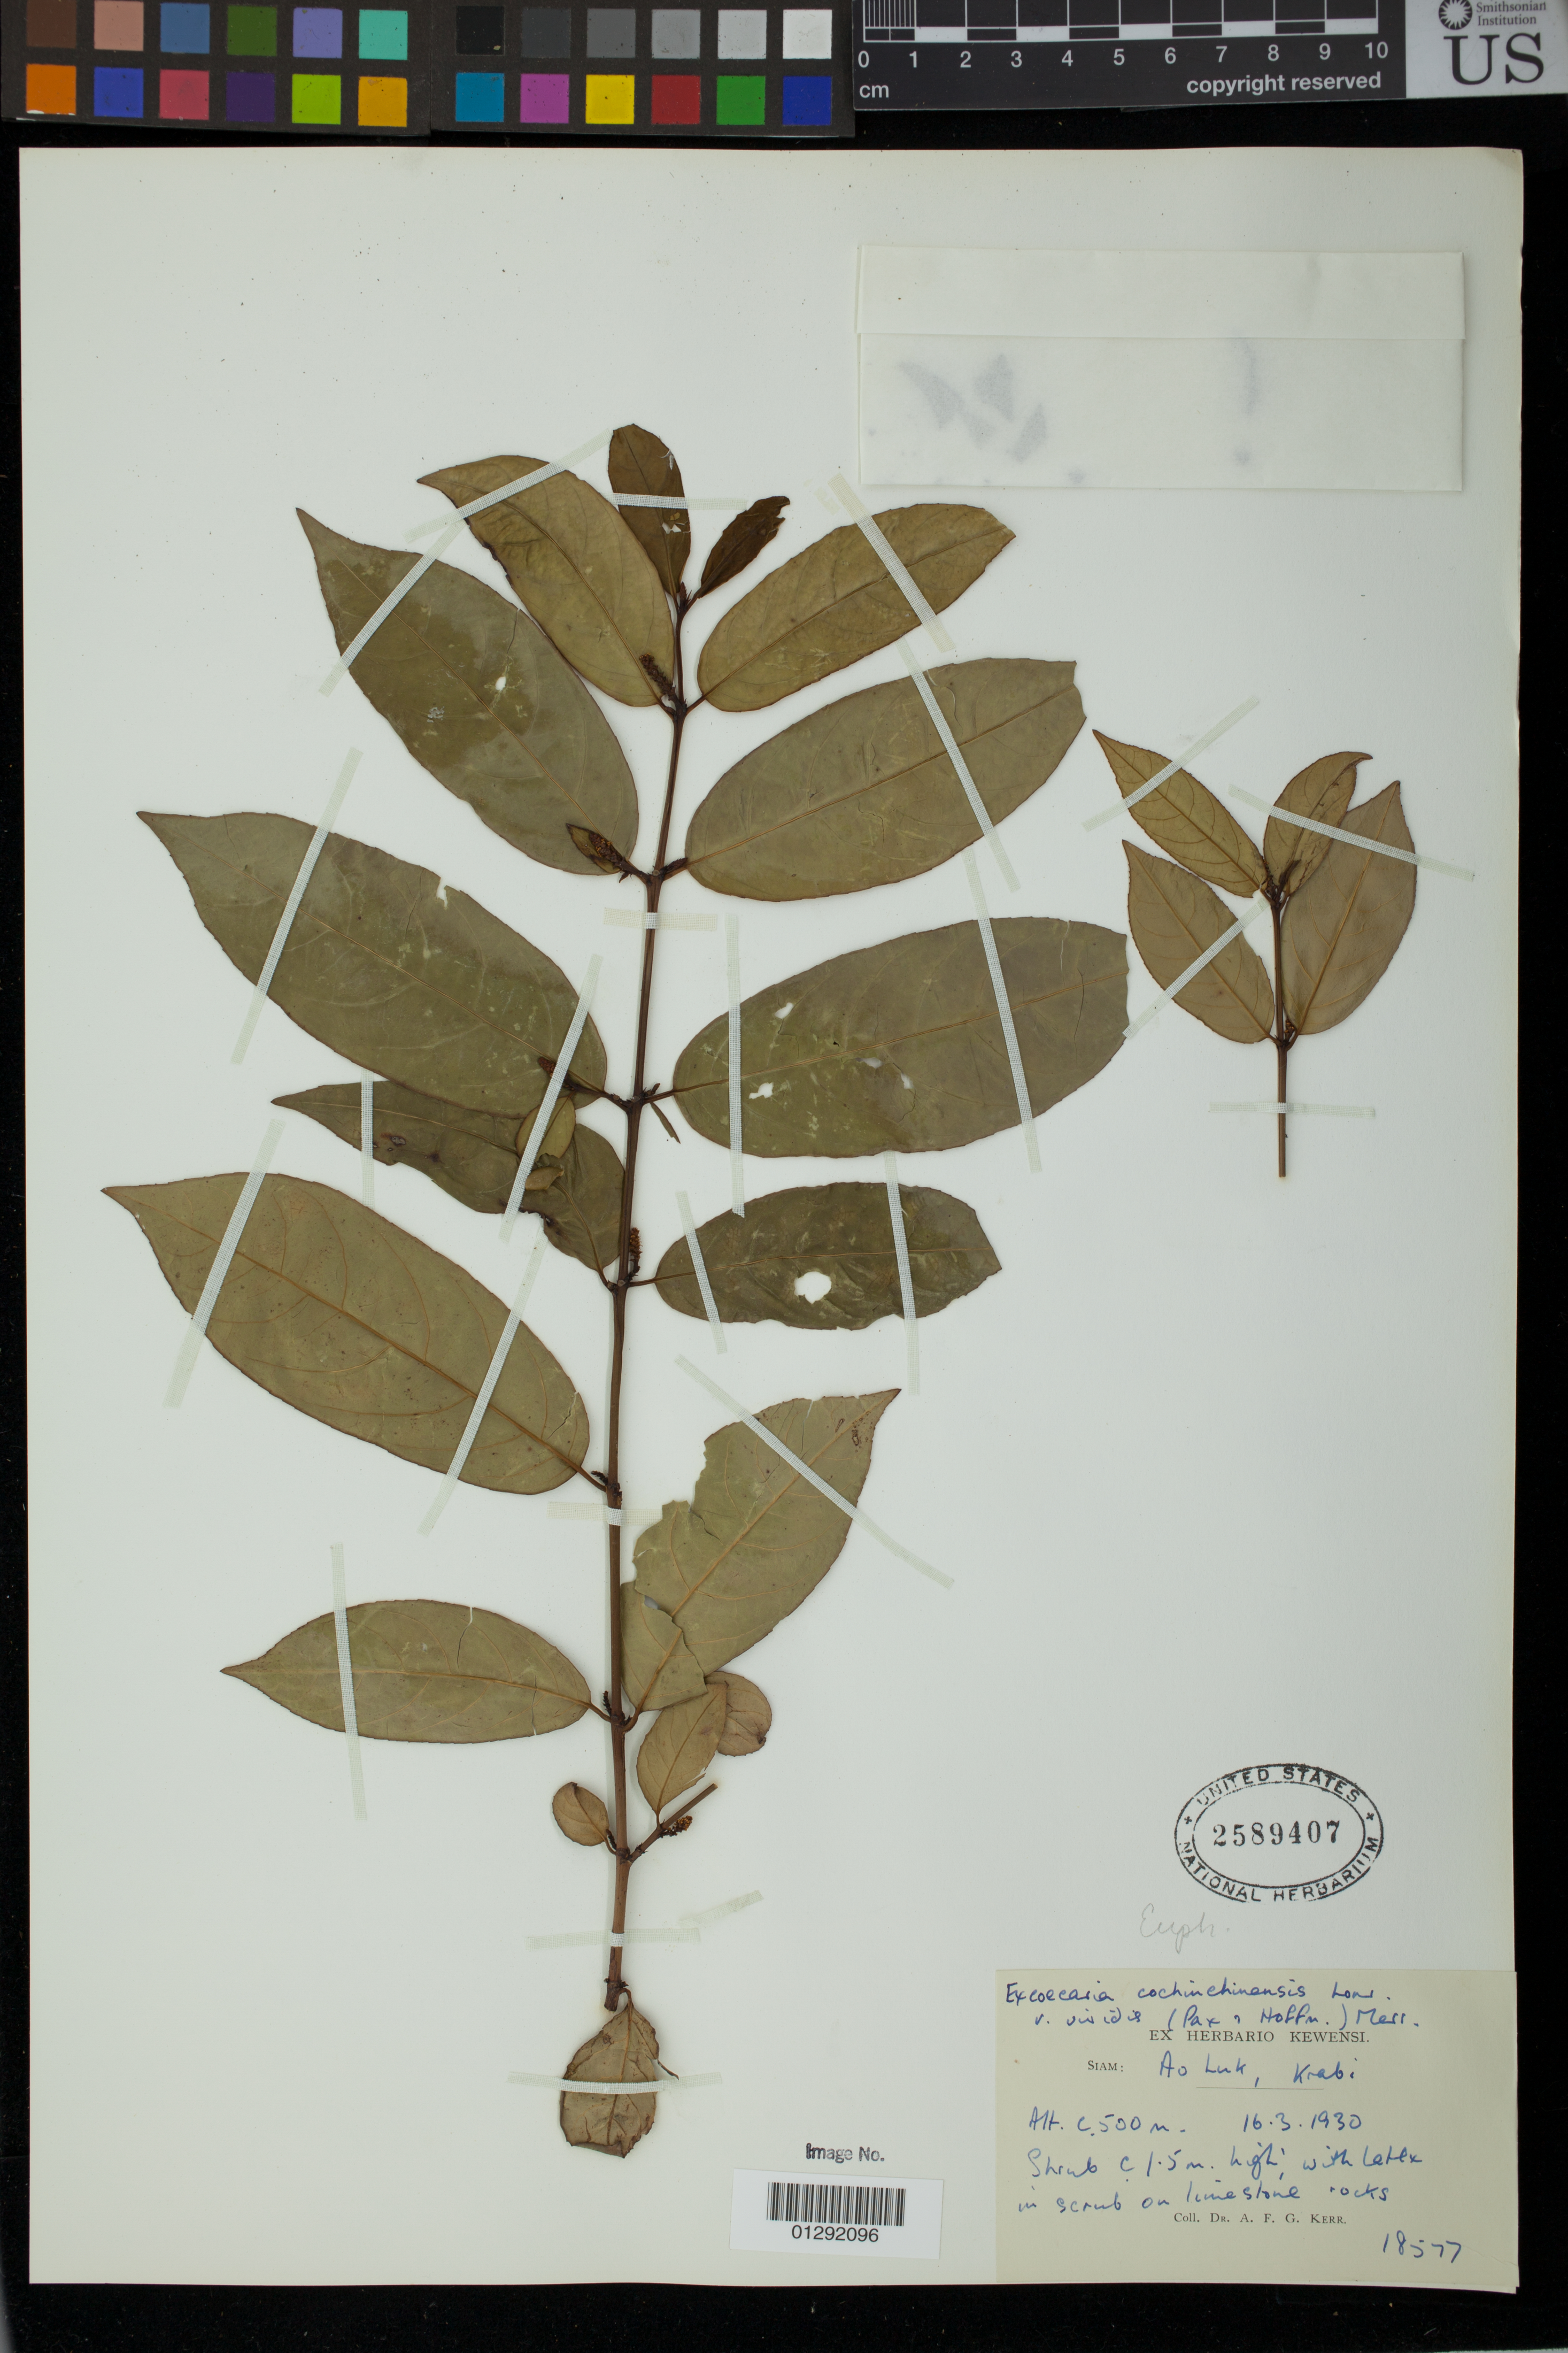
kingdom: Plantae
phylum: Tracheophyta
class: Magnoliopsida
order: Malpighiales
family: Euphorbiaceae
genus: Excoecaria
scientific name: Excoecaria cochinchinensis 'Firestorm'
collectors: A. F. G. Kerr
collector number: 18577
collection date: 1930-03-16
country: Thailand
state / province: Krabi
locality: Siam: Ao Luk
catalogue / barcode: US 2589407